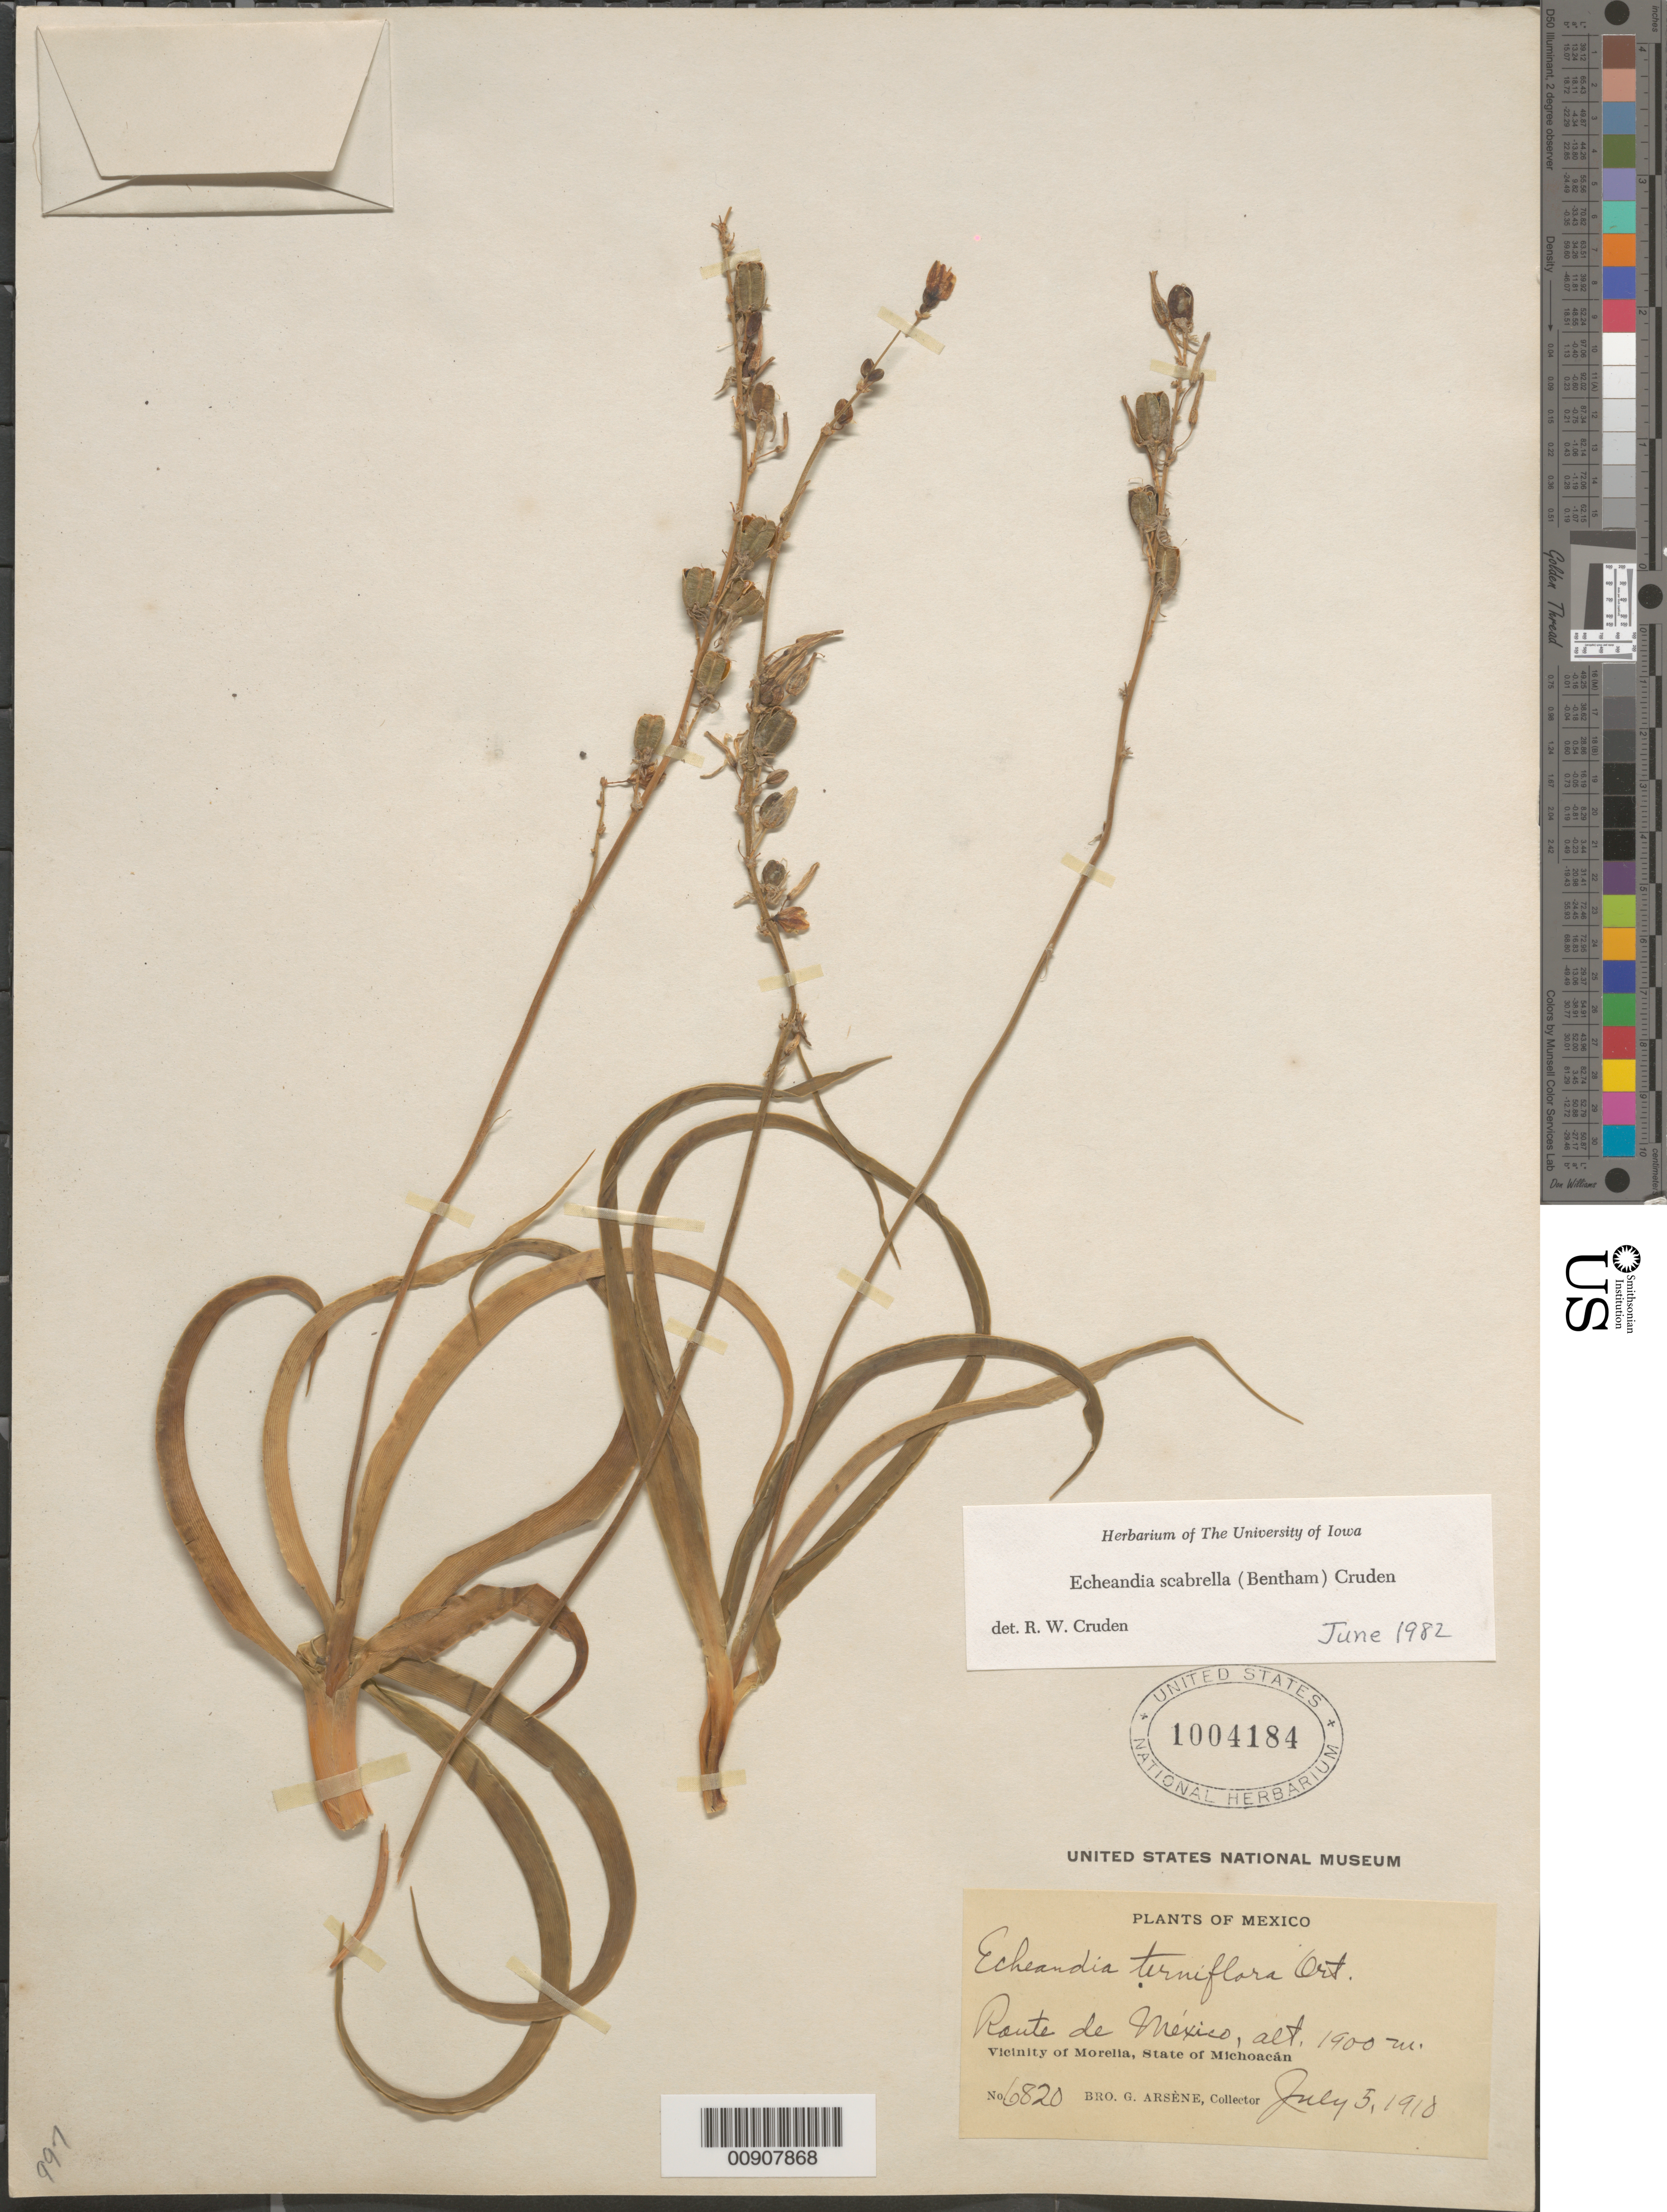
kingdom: Plantae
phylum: Tracheophyta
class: Liliopsida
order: Asparagales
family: Asparagaceae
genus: Echeandia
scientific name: Echeandia scabrella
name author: (Benth.) Cruden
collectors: Bro. G. Arsène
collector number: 6820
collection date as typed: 05 Jul 1910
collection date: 1910-07-05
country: Mexico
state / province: Michoacán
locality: Route de México. Vicinity of Morelia, State of Michoacán.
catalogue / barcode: US 1004184